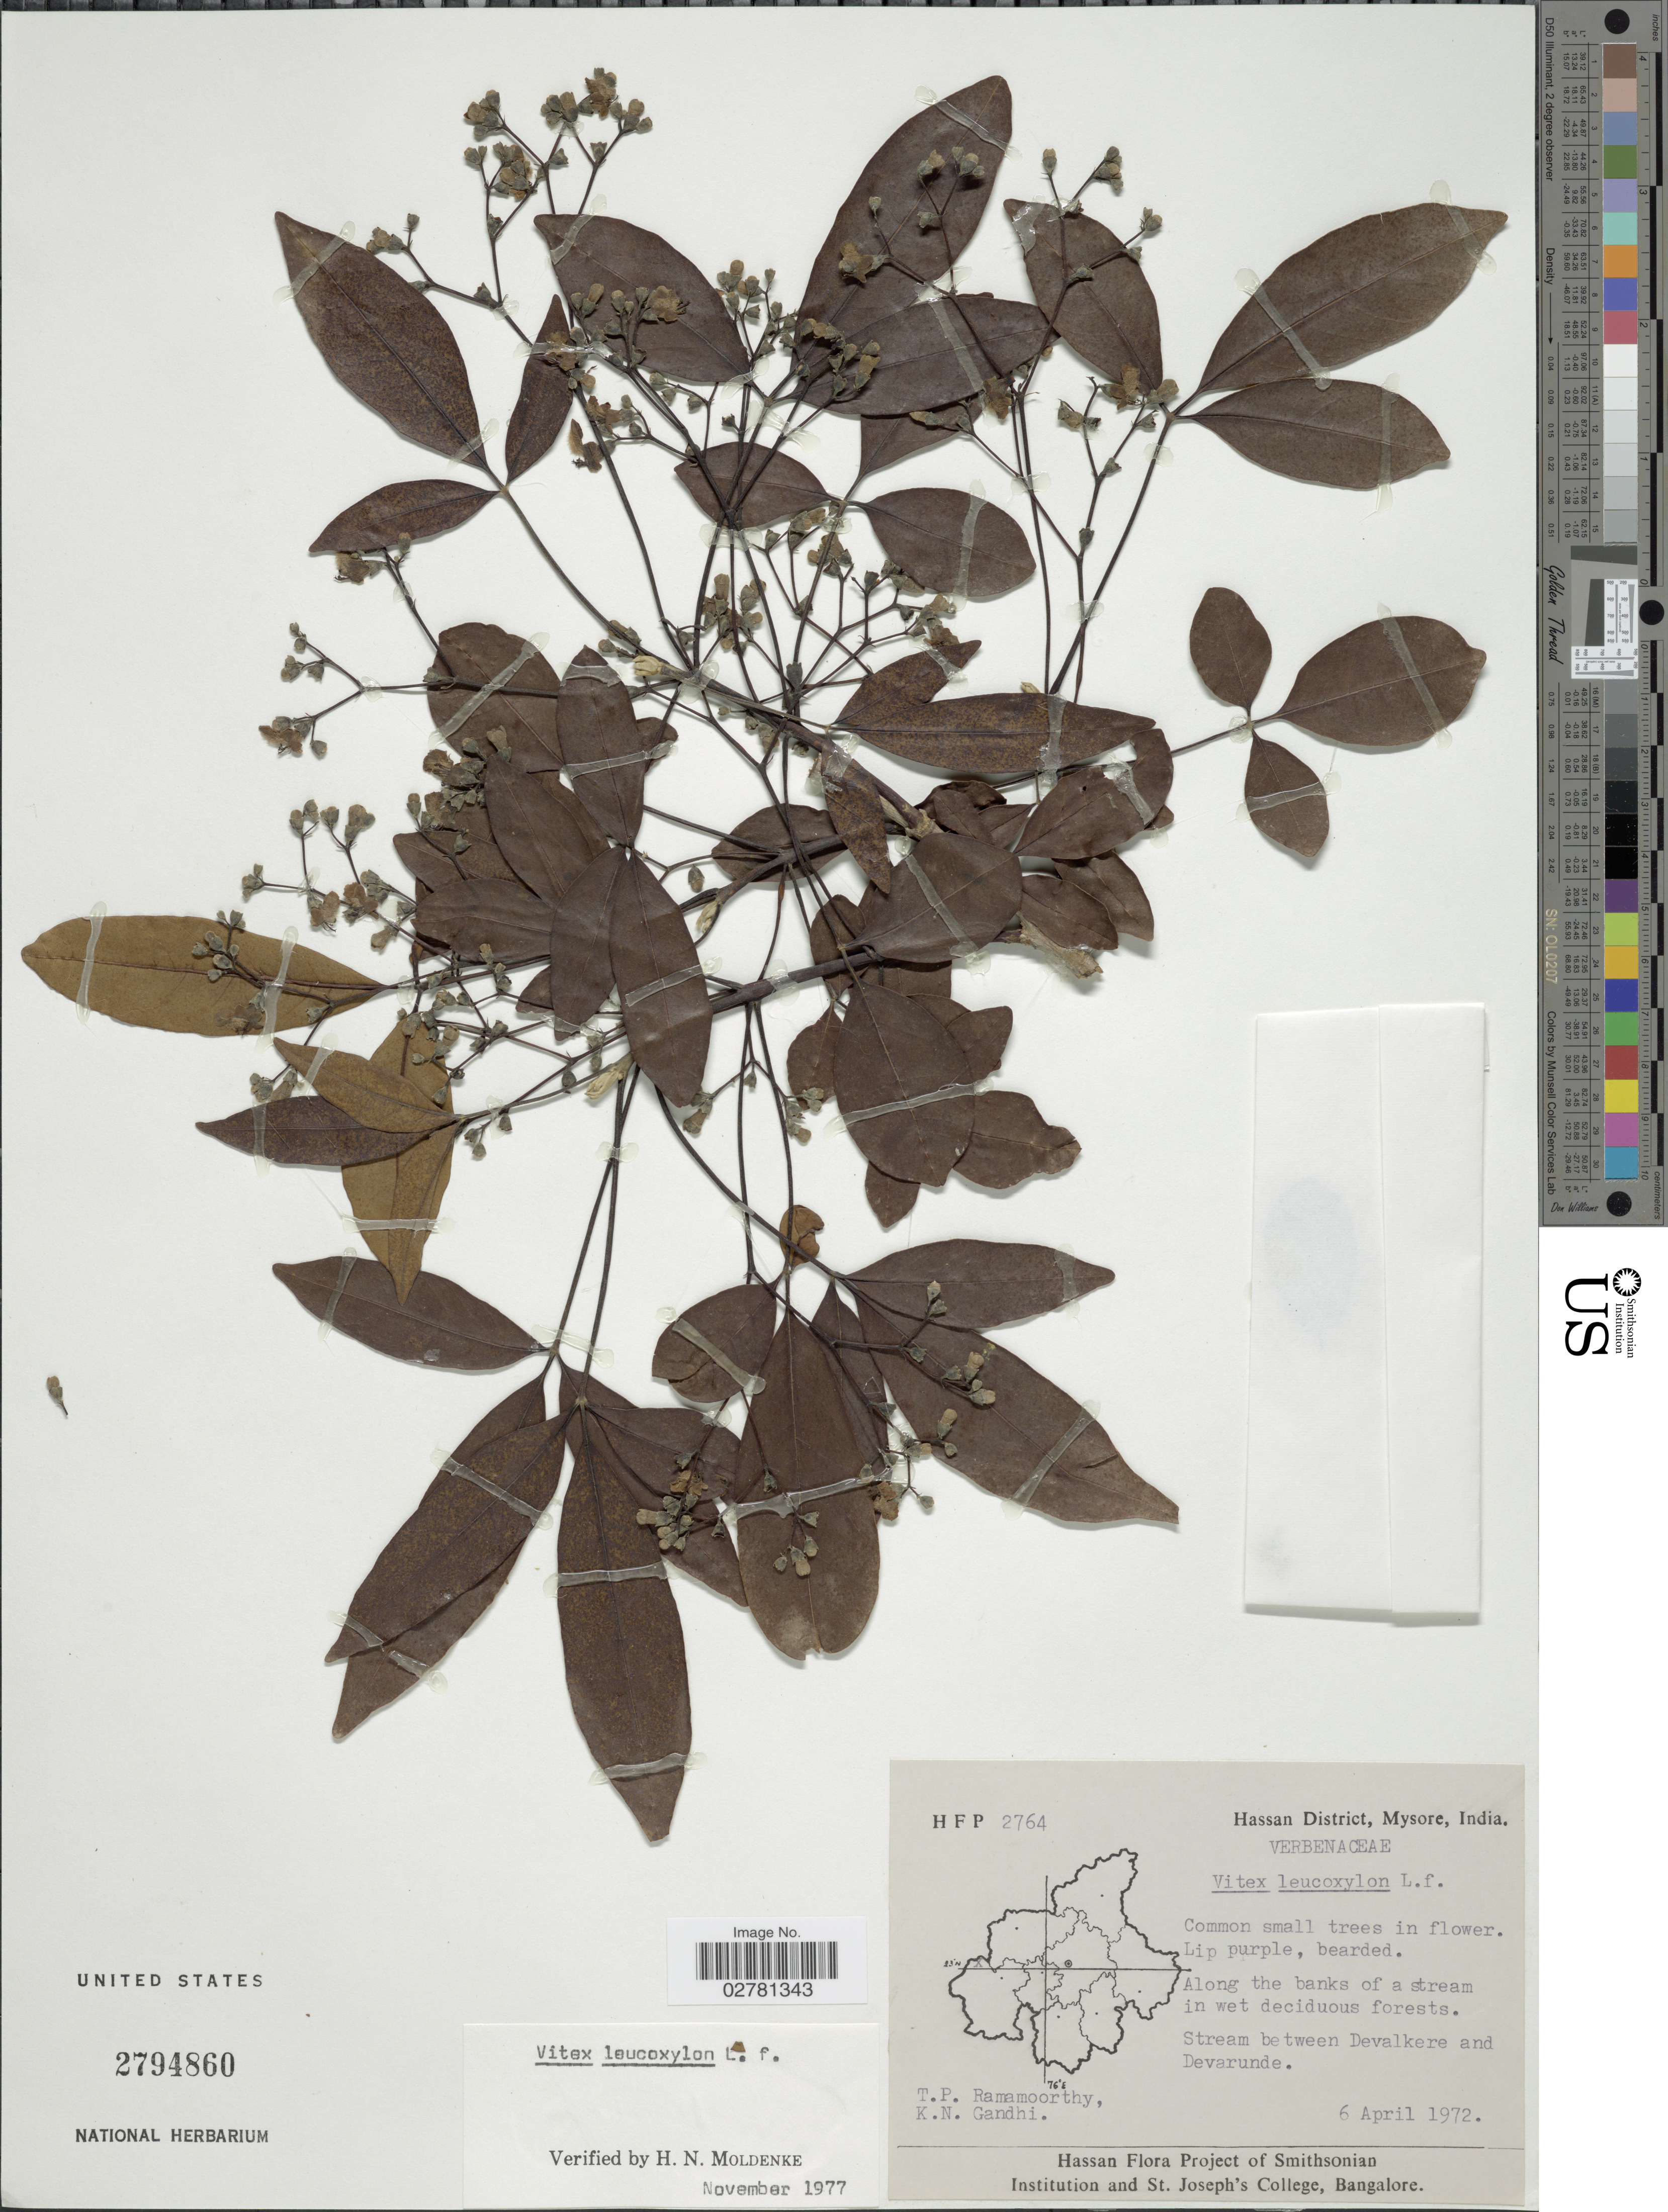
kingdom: Plantae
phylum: Tracheophyta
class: Magnoliopsida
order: Lamiales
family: Lamiaceae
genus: Vitex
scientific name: Vitex leucoxylon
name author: L. f.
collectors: T. P. Ramamoorthy & K. N. Gandhi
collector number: HFP2764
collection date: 1972-04-06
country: India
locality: Hassan District, Mysore. Stream between Devalkere and Devarunde.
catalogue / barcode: US 2794860